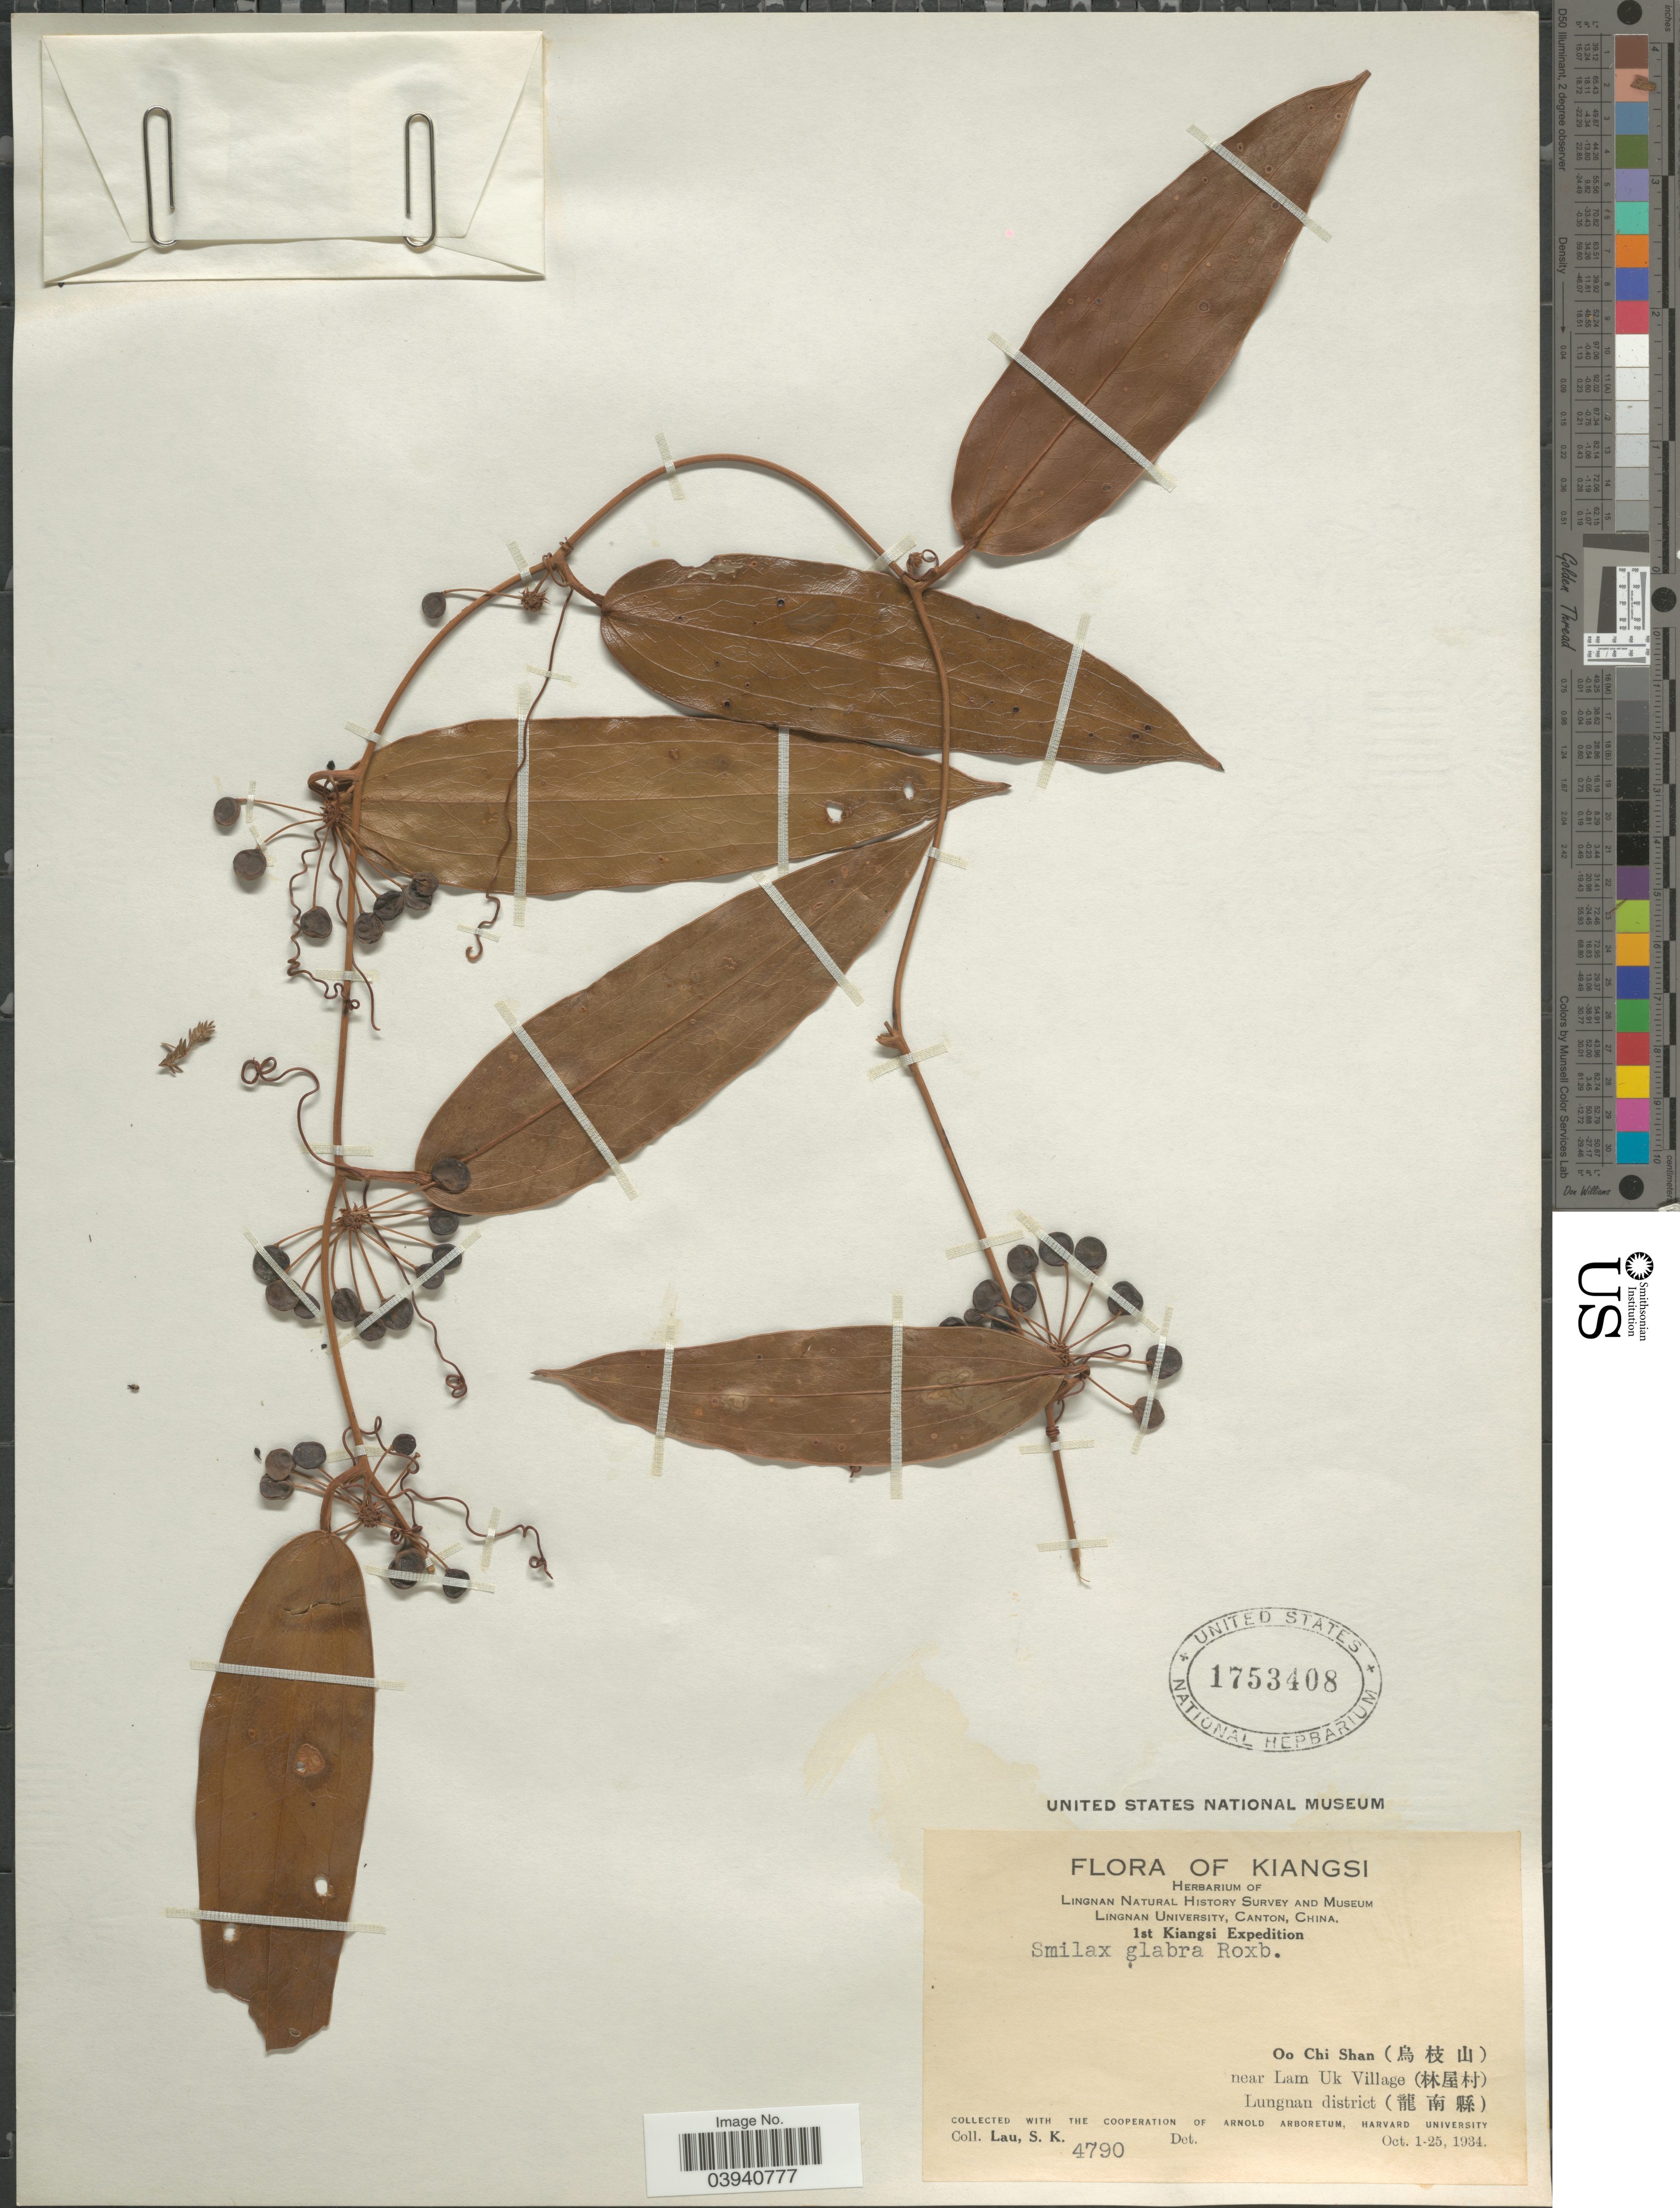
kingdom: Plantae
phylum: Tracheophyta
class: Liliopsida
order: Liliales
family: Smilacaceae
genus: Smilax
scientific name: Smilax glabra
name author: Roxb.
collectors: S. K. Lau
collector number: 4790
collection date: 1934-10-01/1934-10-25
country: China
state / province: Jiangxi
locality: Kiangsi. Oo Chi Shan (X) near Lam Uk Village (X) Lungnan district (X).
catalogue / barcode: US 1753408